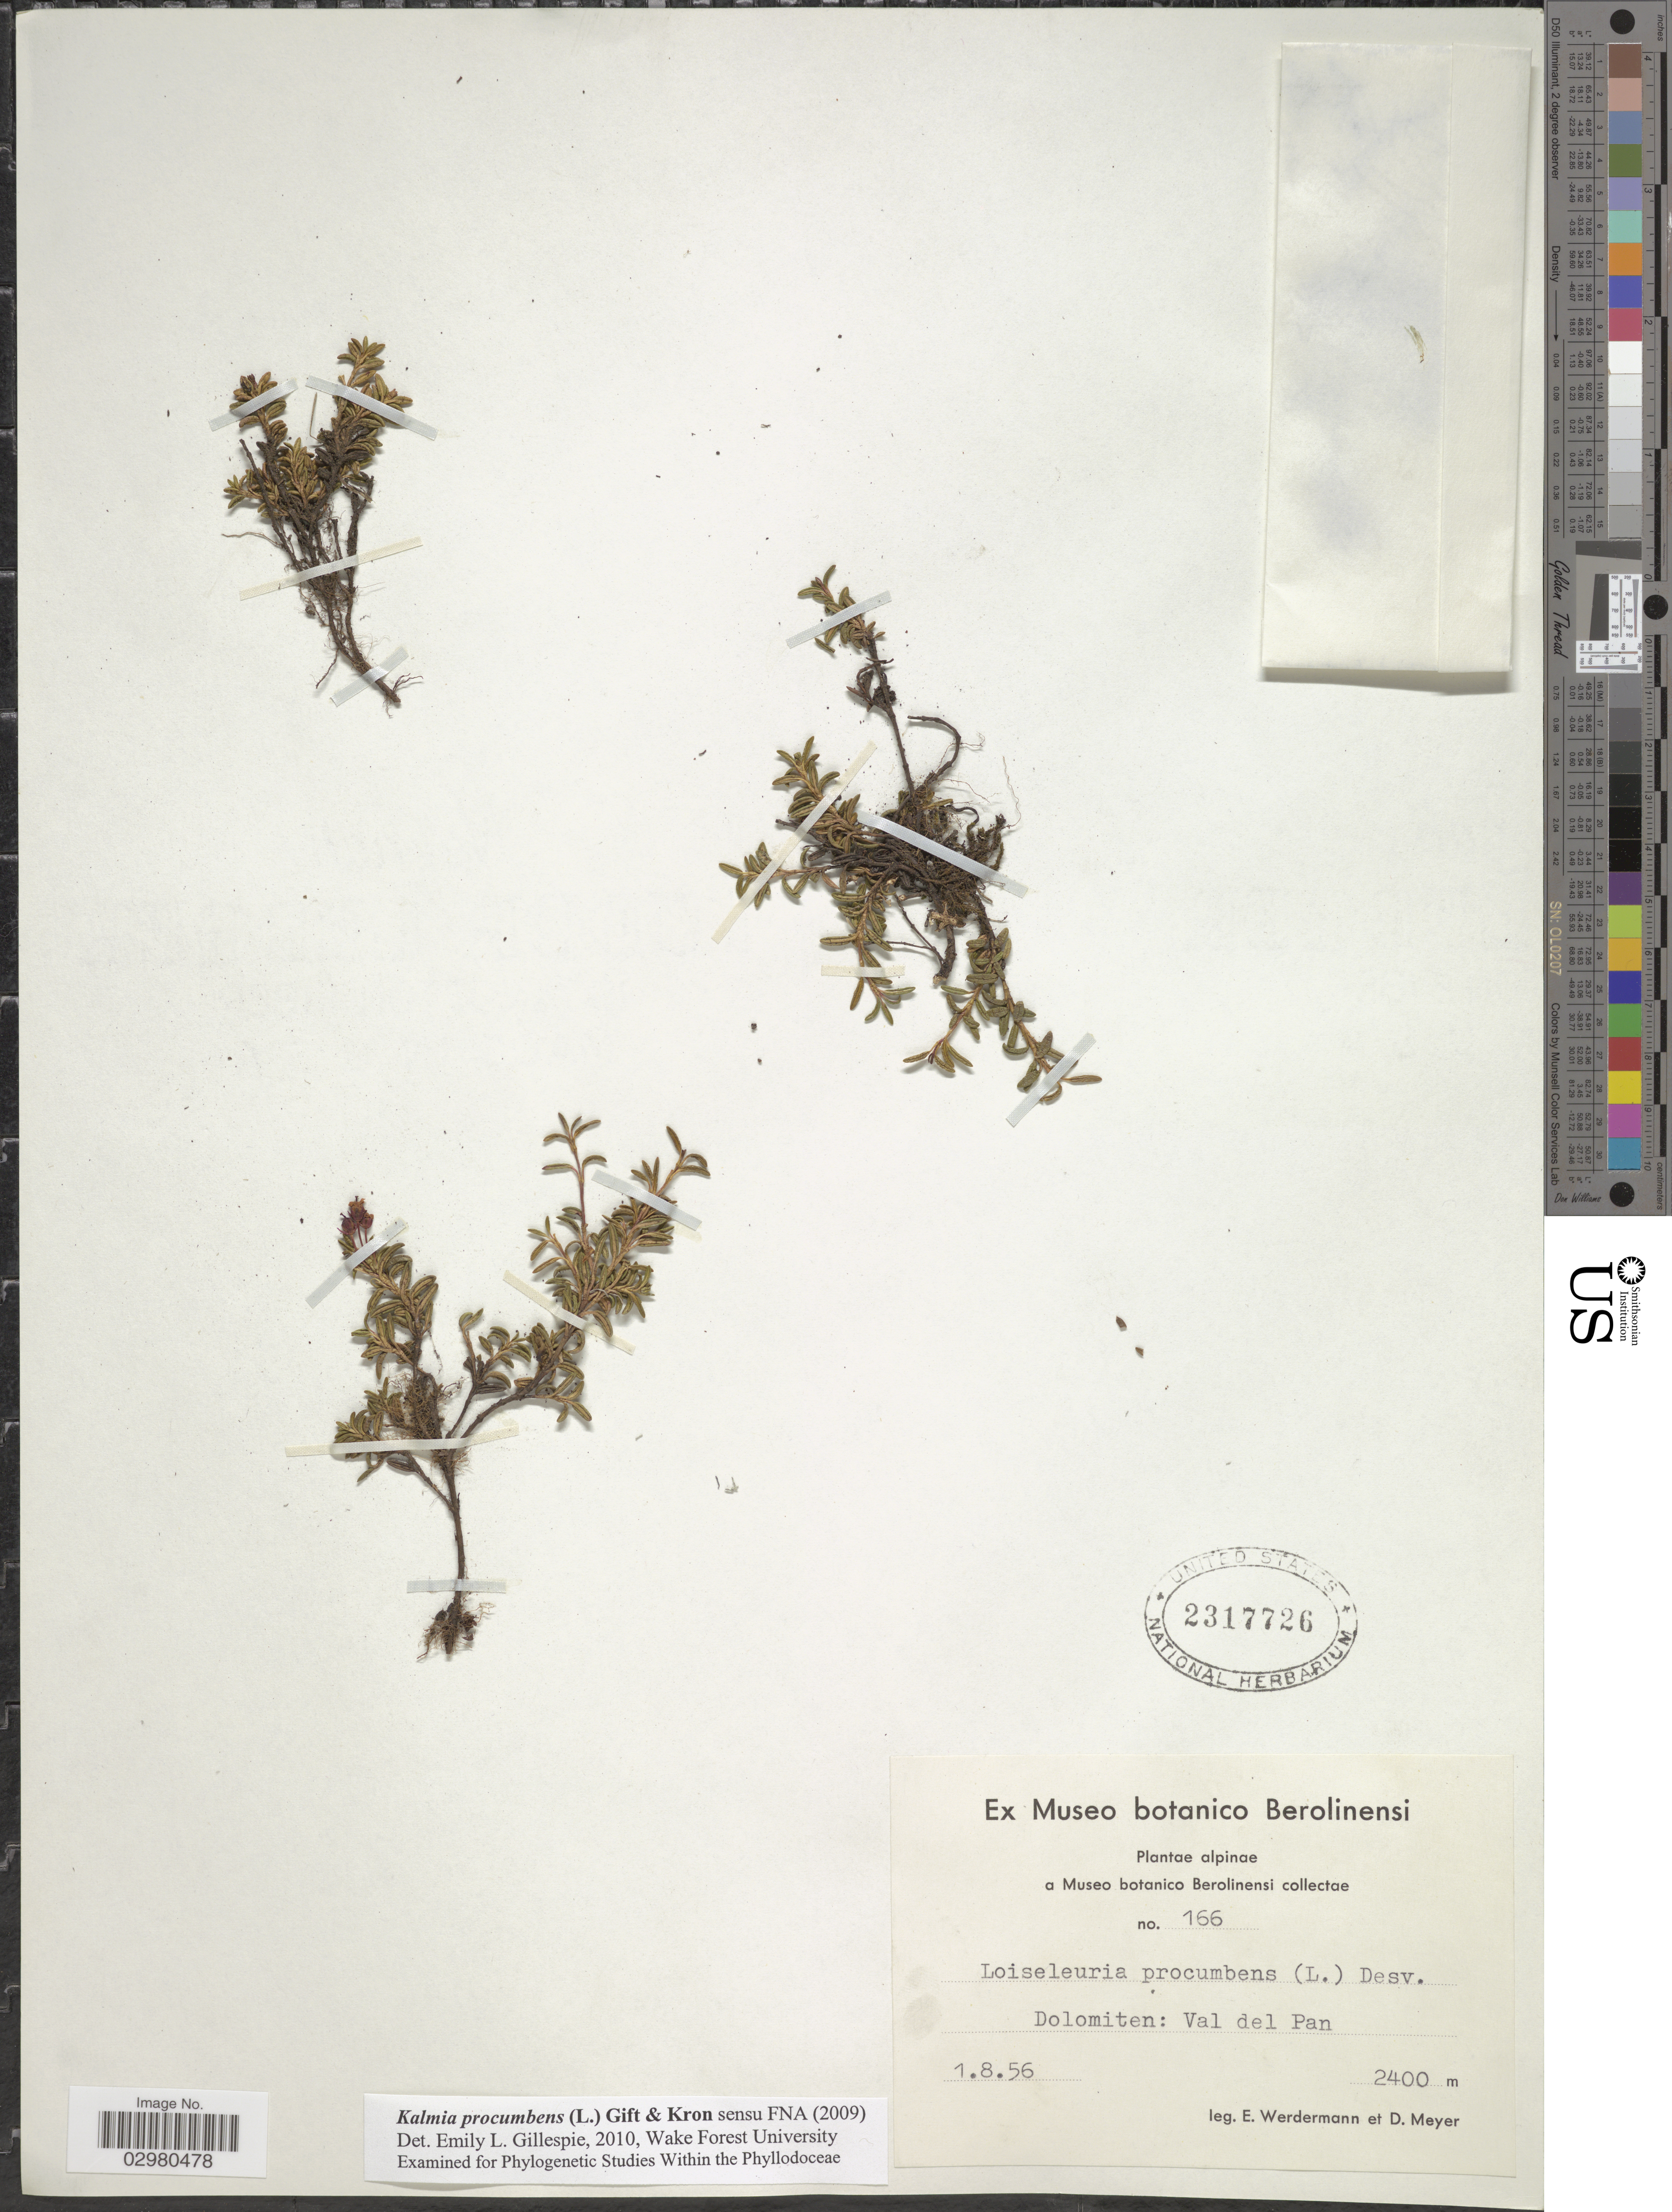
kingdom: Plantae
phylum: Tracheophyta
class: Magnoliopsida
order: Ericales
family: Ericaceae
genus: Loiseleuria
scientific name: Loiseleuria procumbens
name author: (L.) Desv.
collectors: E. Werdermann & D. Meyer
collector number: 166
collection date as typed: Transcribed d/m/y: 1/8/56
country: Croatia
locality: Alpinae. Dolomiten: Val del Pan.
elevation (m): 2400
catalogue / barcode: US 2317726